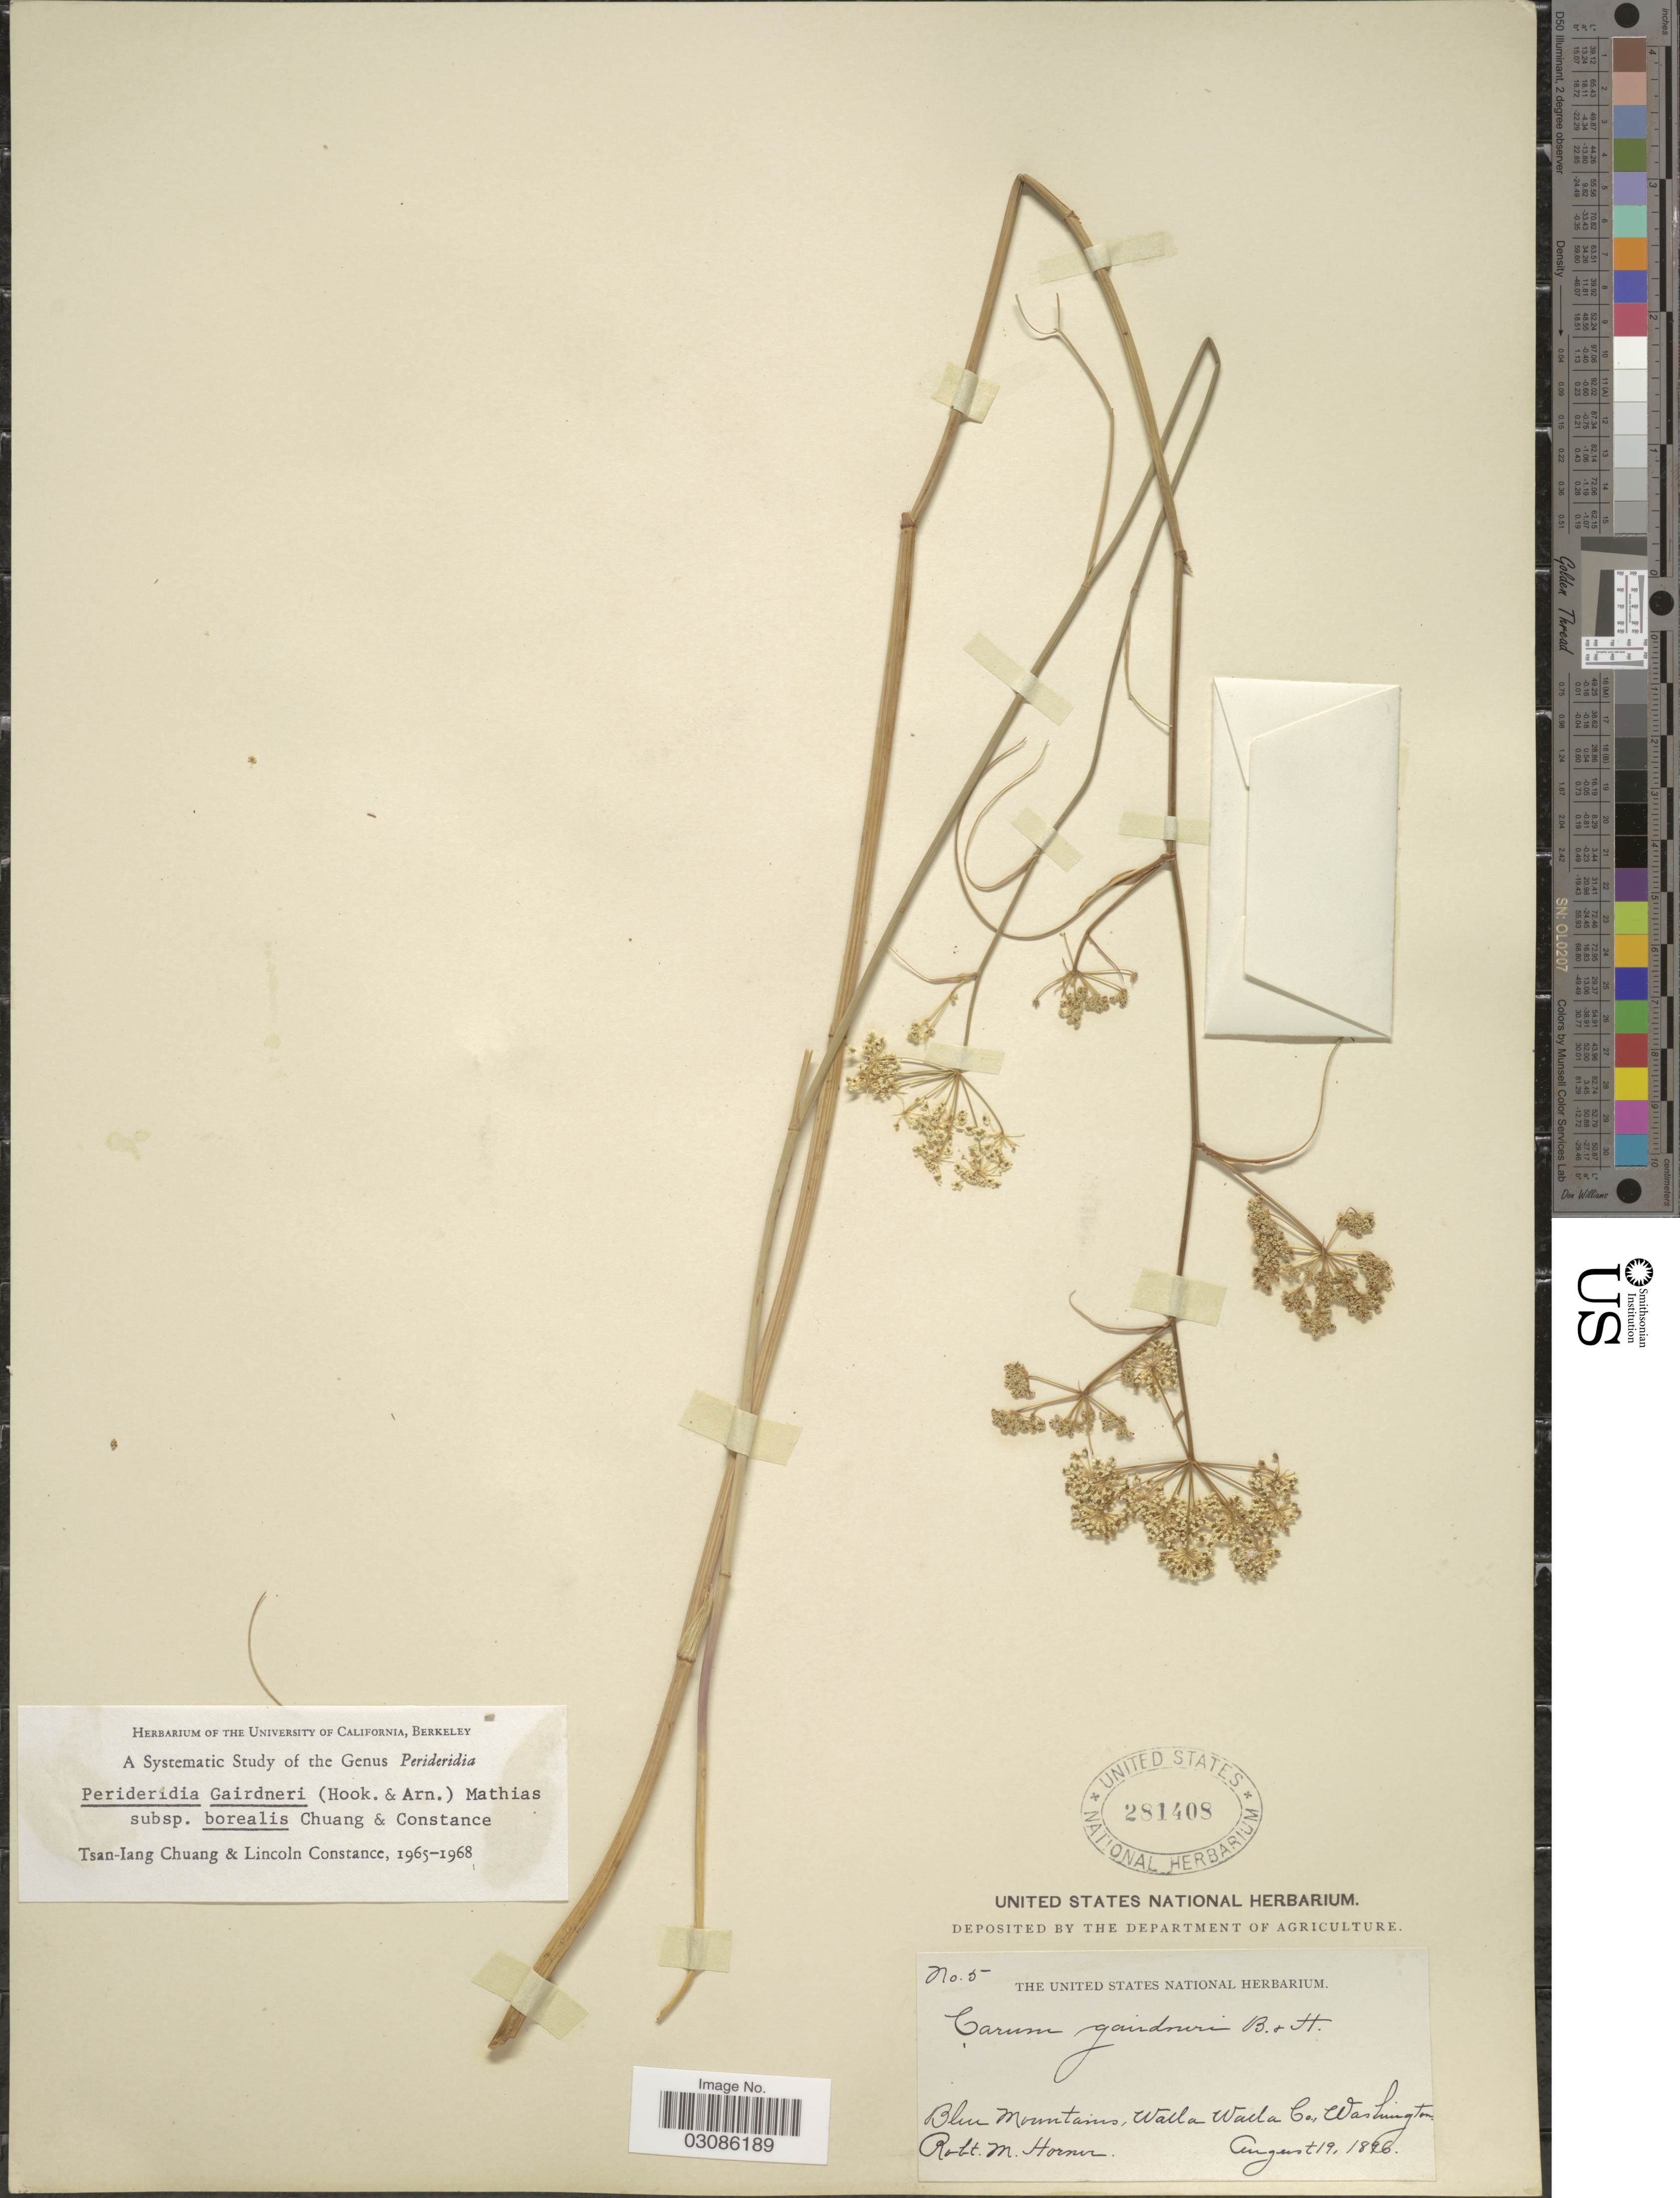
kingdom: Plantae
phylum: Tracheophyta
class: Magnoliopsida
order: Apiales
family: Apiaceae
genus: Perideridia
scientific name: Perideridia gairdneri subsp. borealis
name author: T.I. Chuang & Constance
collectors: R. Horner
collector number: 5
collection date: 1896-08-19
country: United States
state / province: Washington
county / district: Walla Walla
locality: Blue Mountains, Walla Walla Co.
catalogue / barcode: US 281408